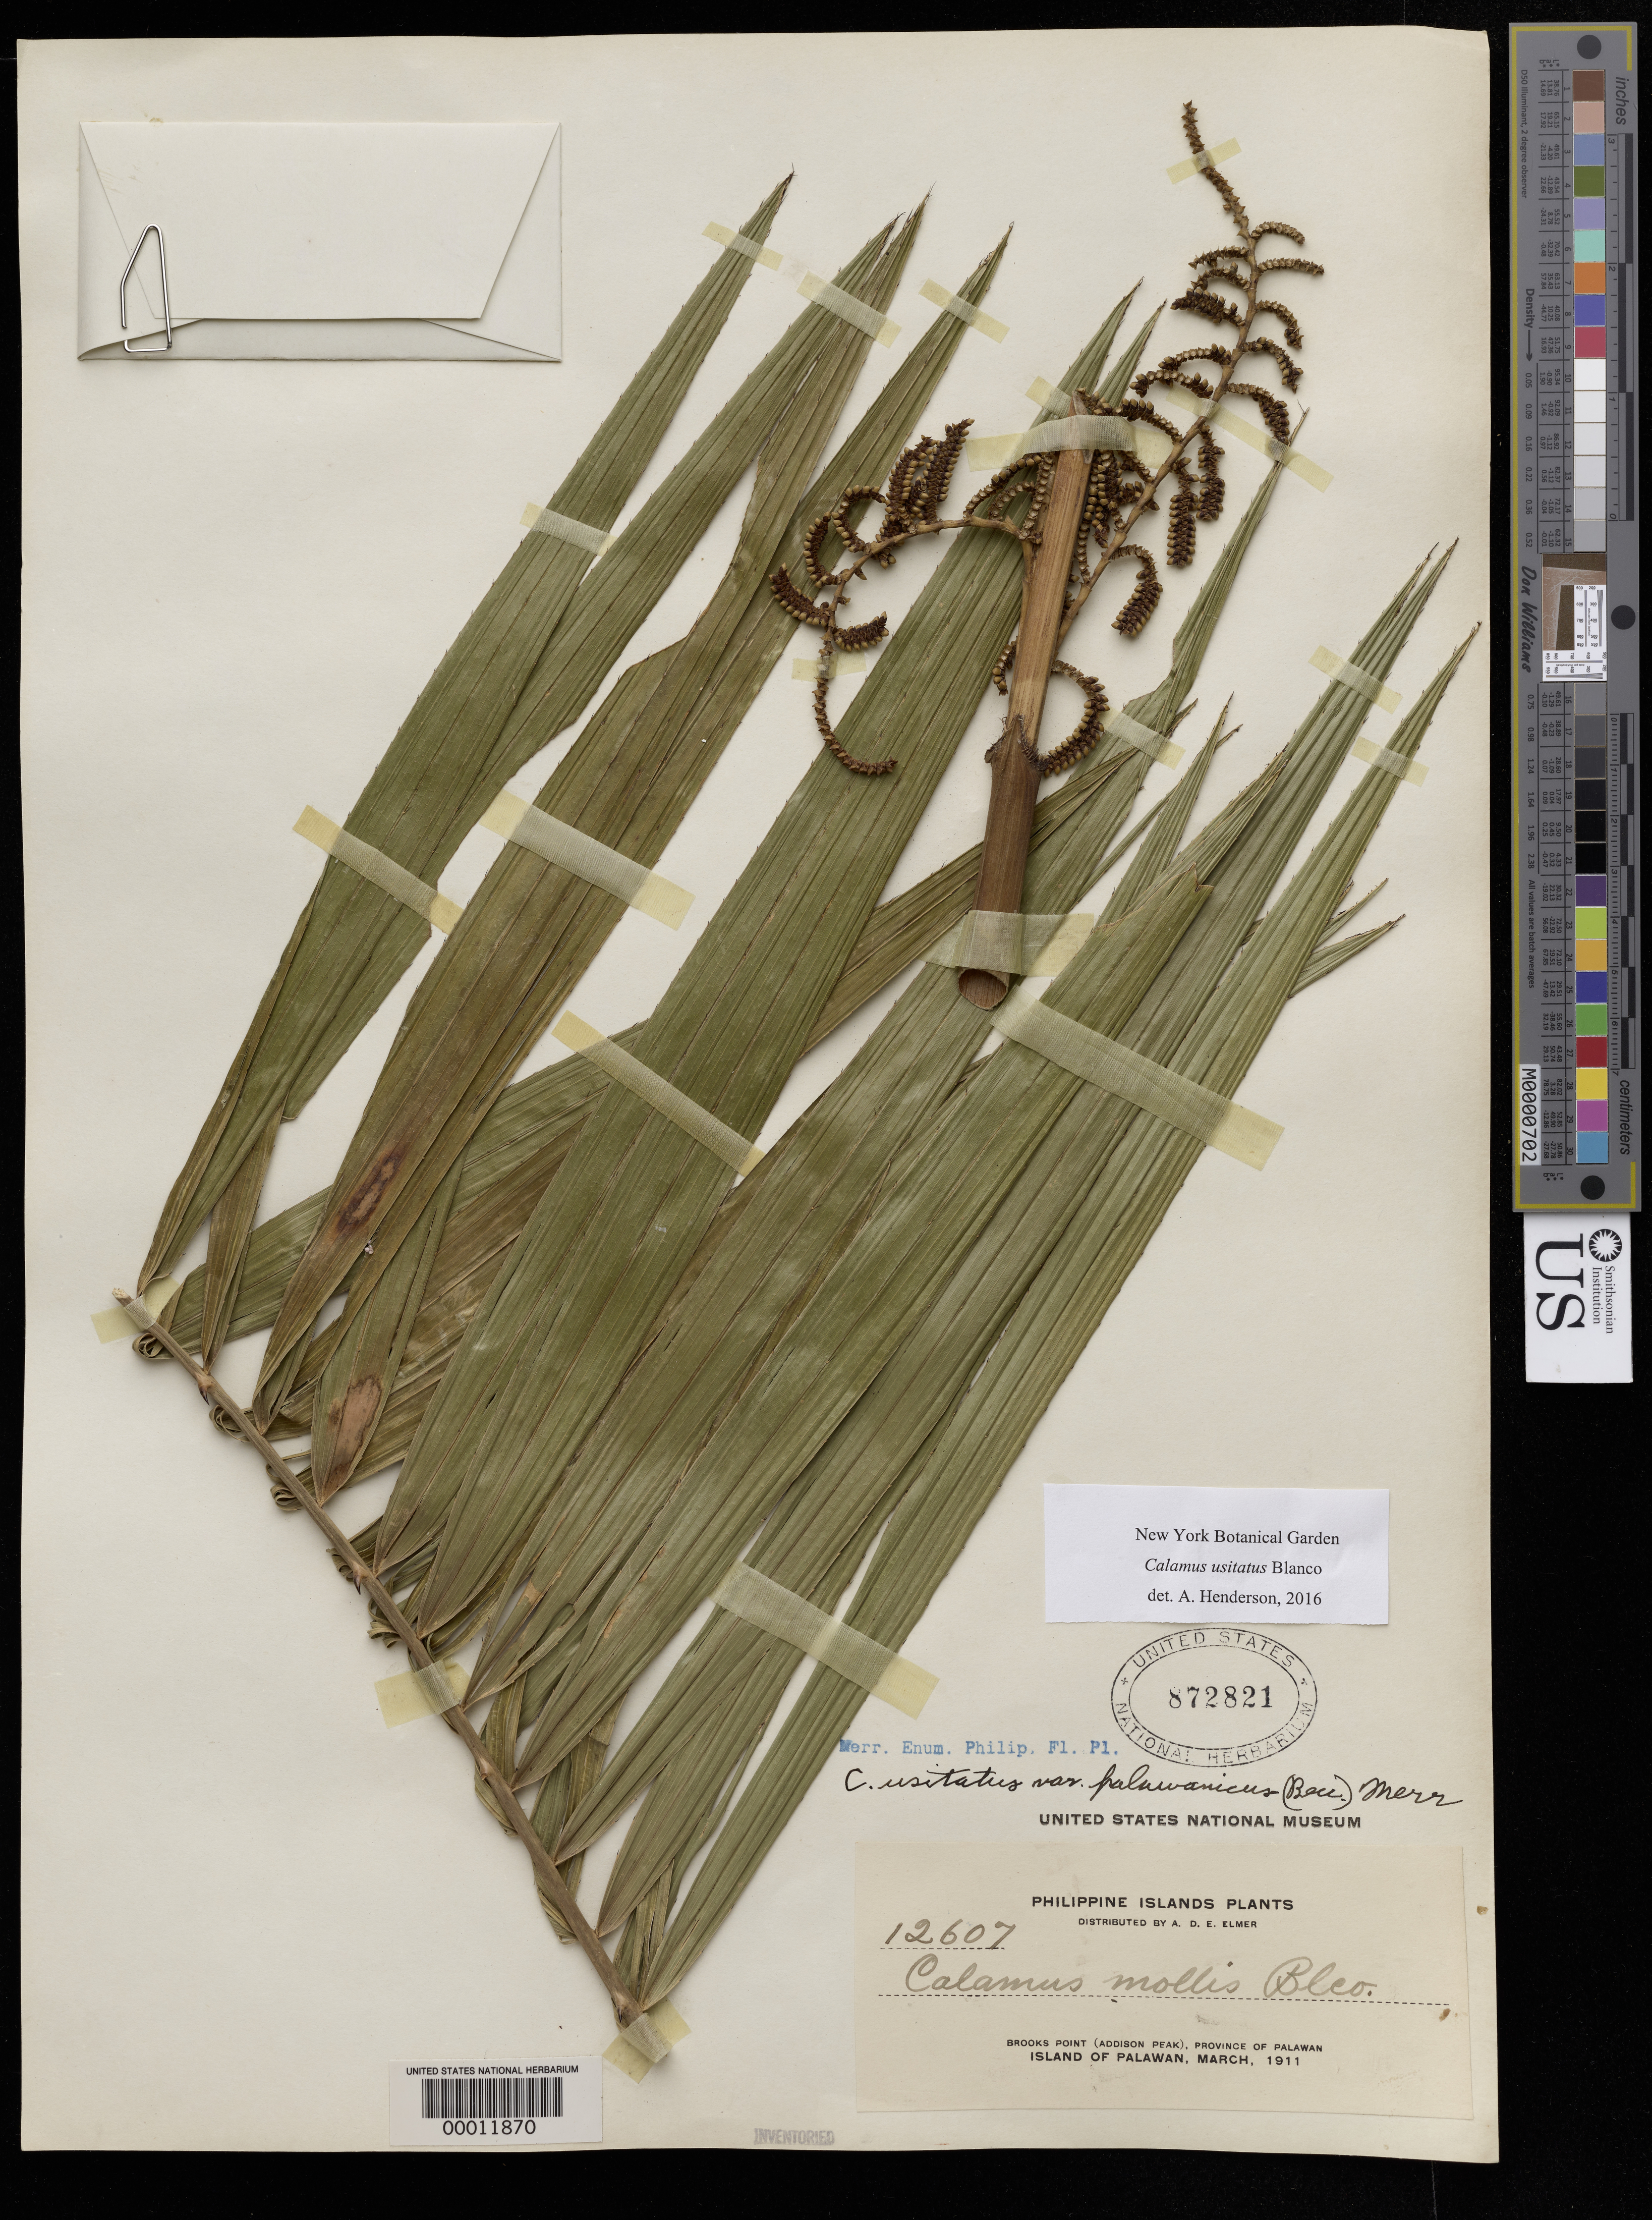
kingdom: Plantae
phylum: Tracheophyta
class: Liliopsida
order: Arecales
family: Arecaceae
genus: Calamus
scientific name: Calamus usitatus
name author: Blanco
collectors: A. D. E. Elmer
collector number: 12607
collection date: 1911-03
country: Philippines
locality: Brooks Point (Addison Peak), Province of Palawan. Island of Palawan.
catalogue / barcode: US 872821